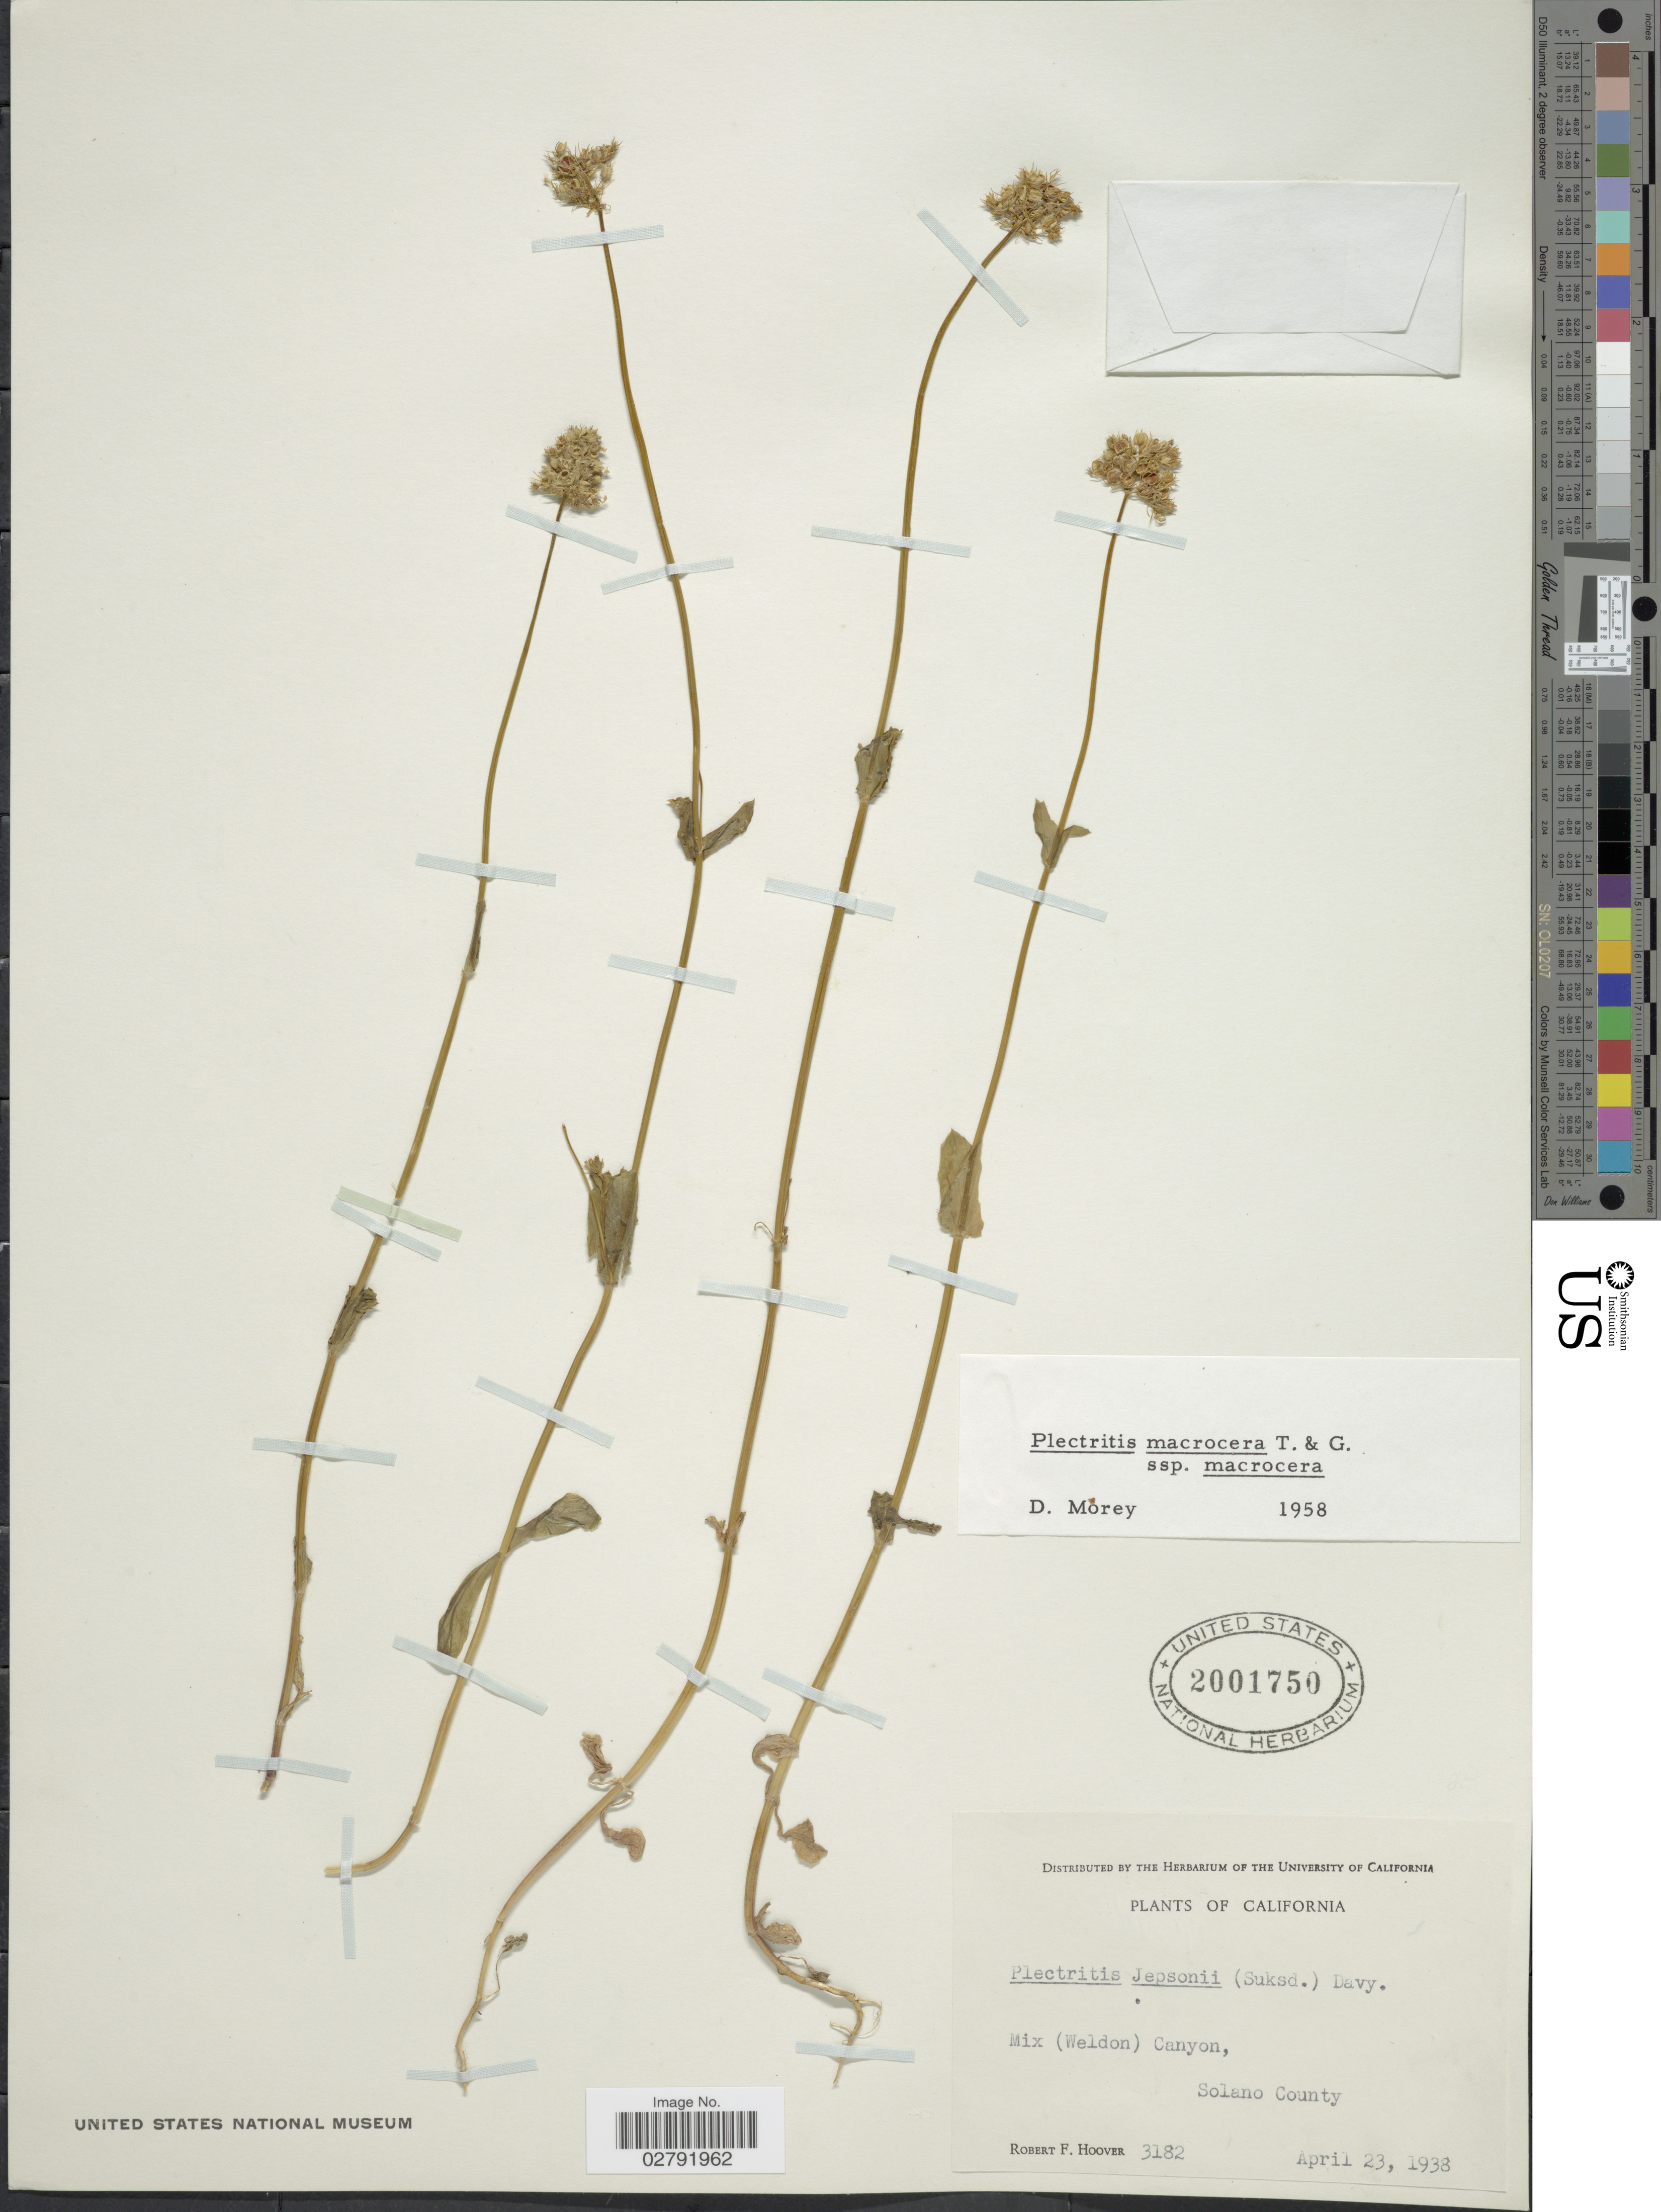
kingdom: Plantae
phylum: Tracheophyta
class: Magnoliopsida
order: Dipsacales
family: Caprifoliaceae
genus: Plectritis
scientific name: Plectritis macrocera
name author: Torr. & A. Gray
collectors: R. F. Hoover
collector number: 3182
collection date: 1938-04-23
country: United States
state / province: California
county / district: Solano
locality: Mix (Weldon) Canyon, Solano County.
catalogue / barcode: US 2001750